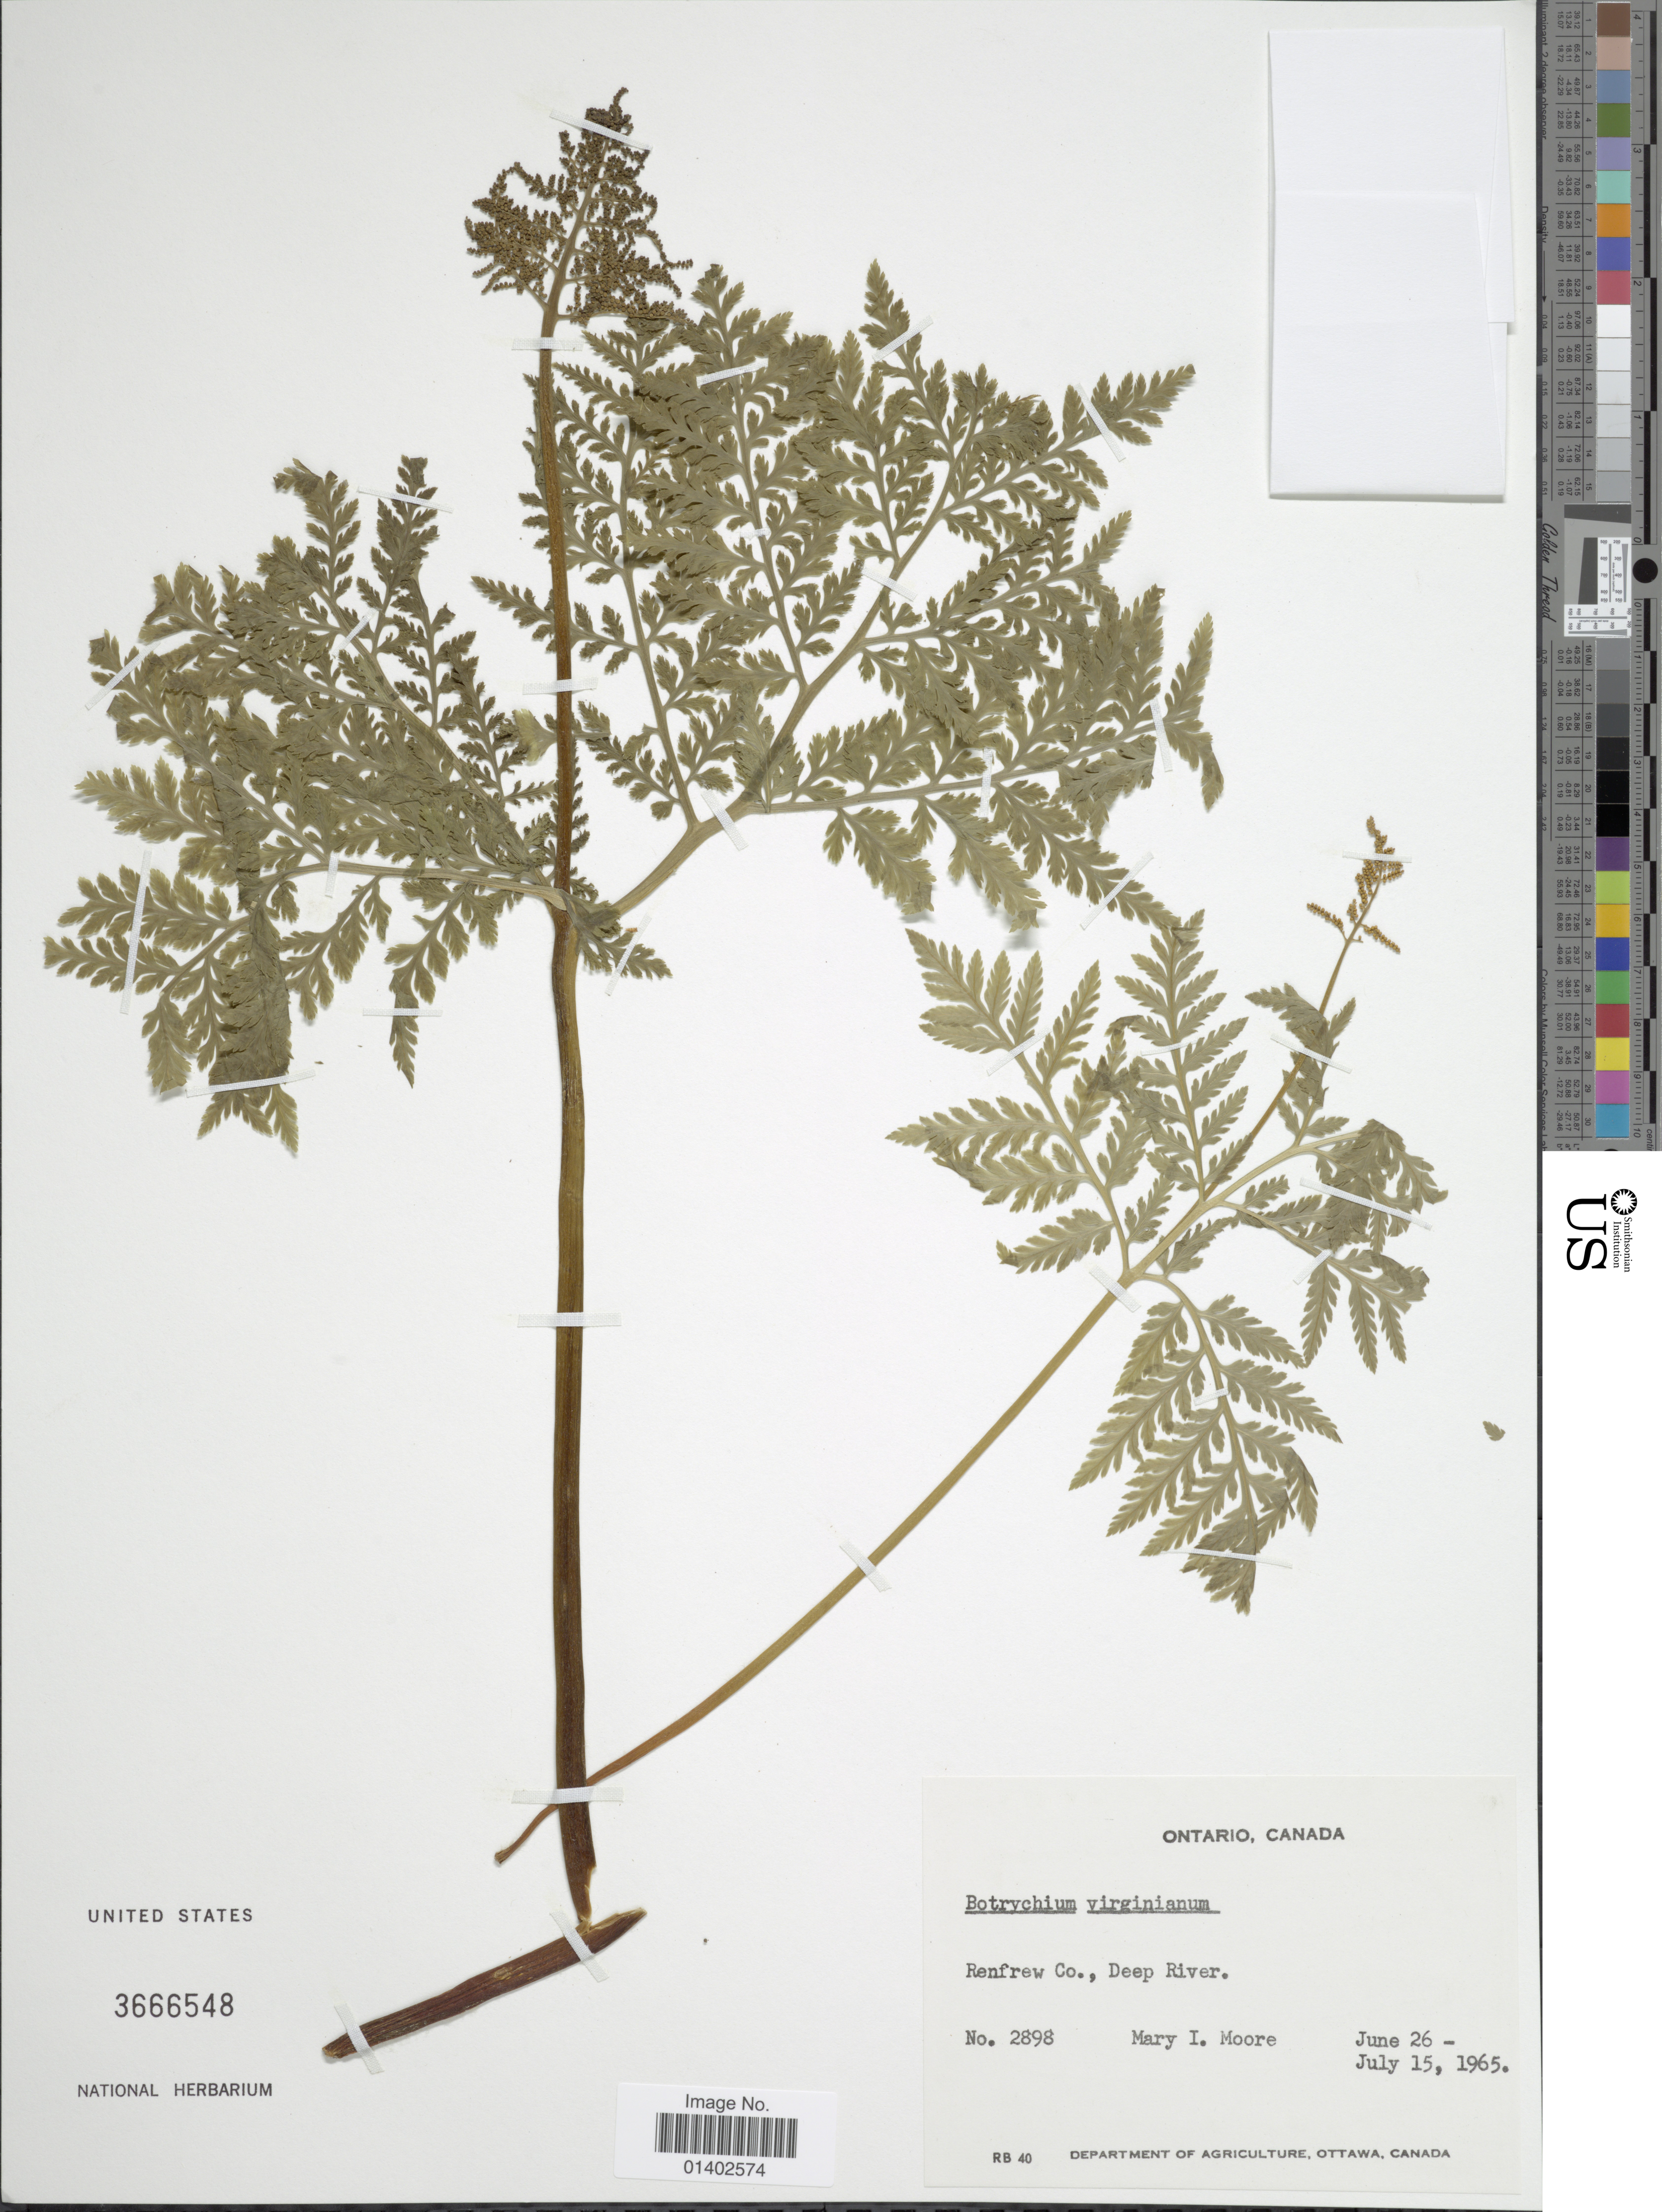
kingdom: Plantae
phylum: Tracheophyta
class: Polypodiopsida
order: Ophioglossales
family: Ophioglossaceae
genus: Botrychium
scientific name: Botrychium virginianum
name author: (L.) Sw.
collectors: M. Moore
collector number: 2898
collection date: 1965-06-26/1965-07-15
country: Canada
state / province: Ontario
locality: Renfrew Co., Deep River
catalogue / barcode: US 3666548